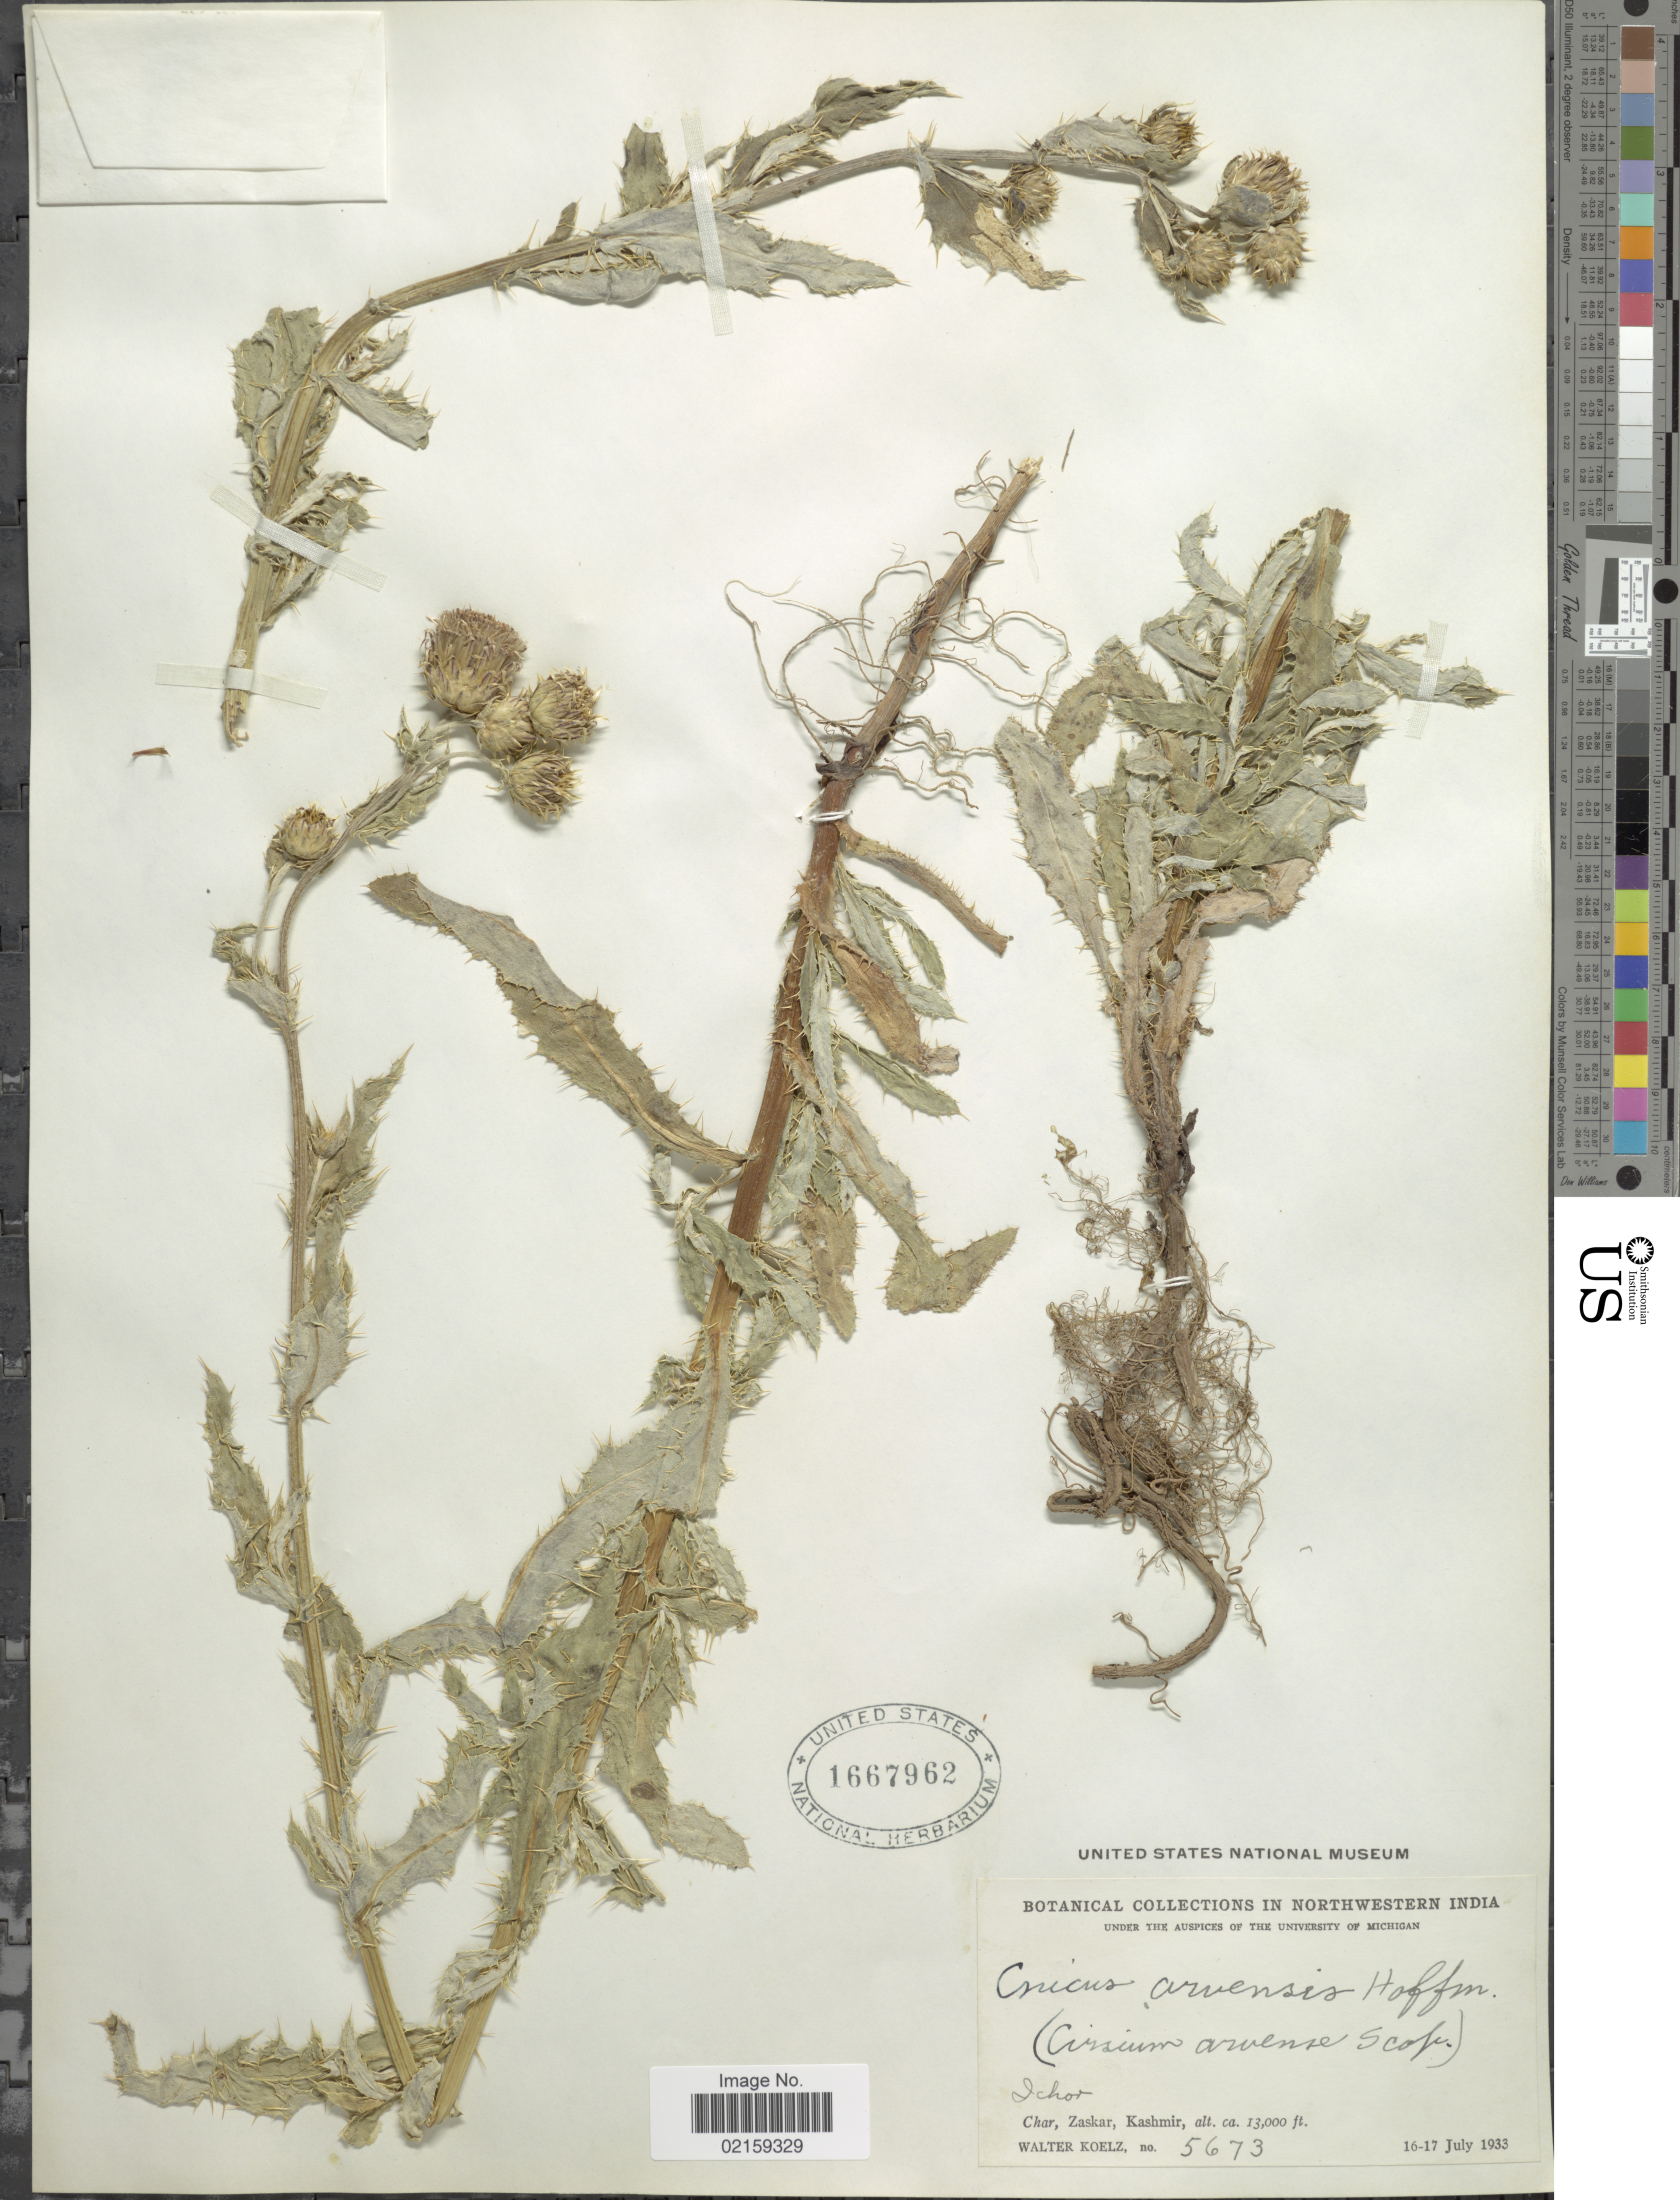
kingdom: Plantae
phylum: Tracheophyta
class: Magnoliopsida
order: Asterales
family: Asteraceae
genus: Cirsium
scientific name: Cirsium arvense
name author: (L.) Scop.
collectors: T. S. Elias, S. Shetler & D. F. Murray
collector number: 8230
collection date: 1983-07-29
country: Russian Federation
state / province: Tuva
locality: U. S. S. R.: Southern Siberia: Siberia: Tuva Antonomous Republic: Near Lake Chaigti and Tanu Ola Mountain Range: N-facing side of Tanu Ola Mountain Range,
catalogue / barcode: US 3025463